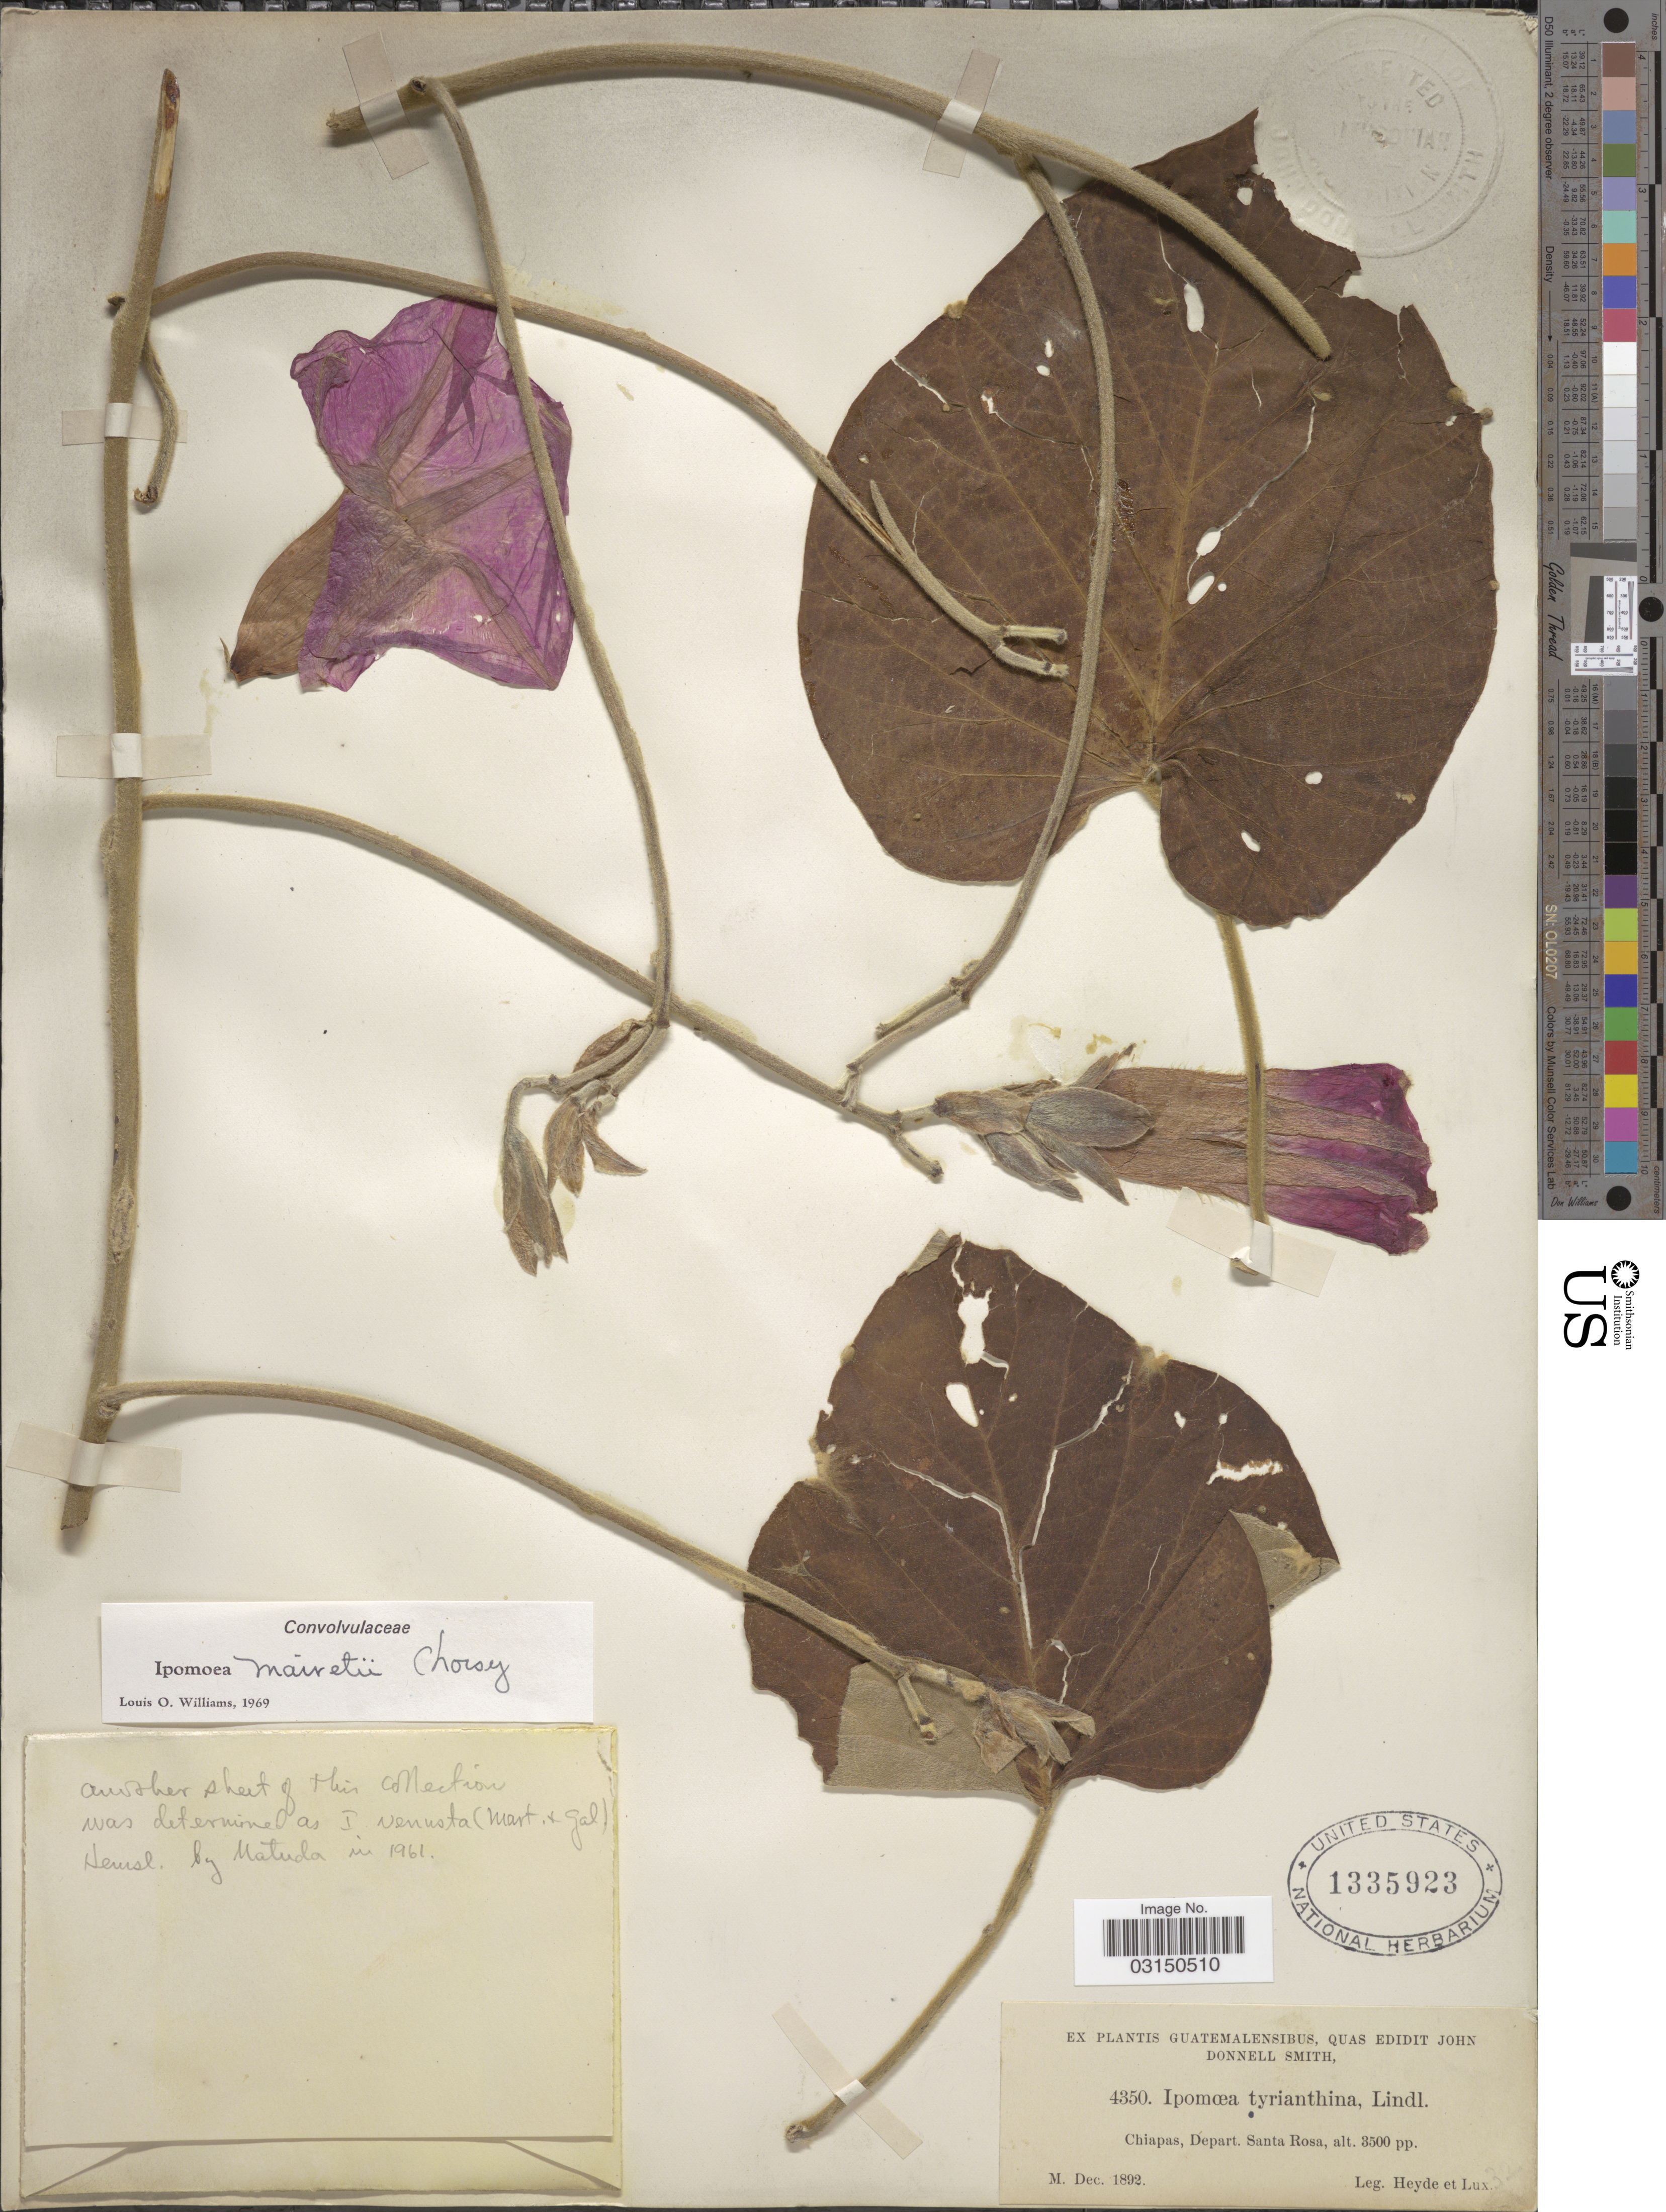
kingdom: Plantae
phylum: Tracheophyta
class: Magnoliopsida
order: Solanales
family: Convolvulaceae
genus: Ipomoea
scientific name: Ipomoea mairetii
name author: Choisy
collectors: Heyde & Lux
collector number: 4350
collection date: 1892-12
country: Guatemala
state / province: Santa Rosa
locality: Chiapas, Depart. Santa Rosa.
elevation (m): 1067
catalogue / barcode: US 1335923